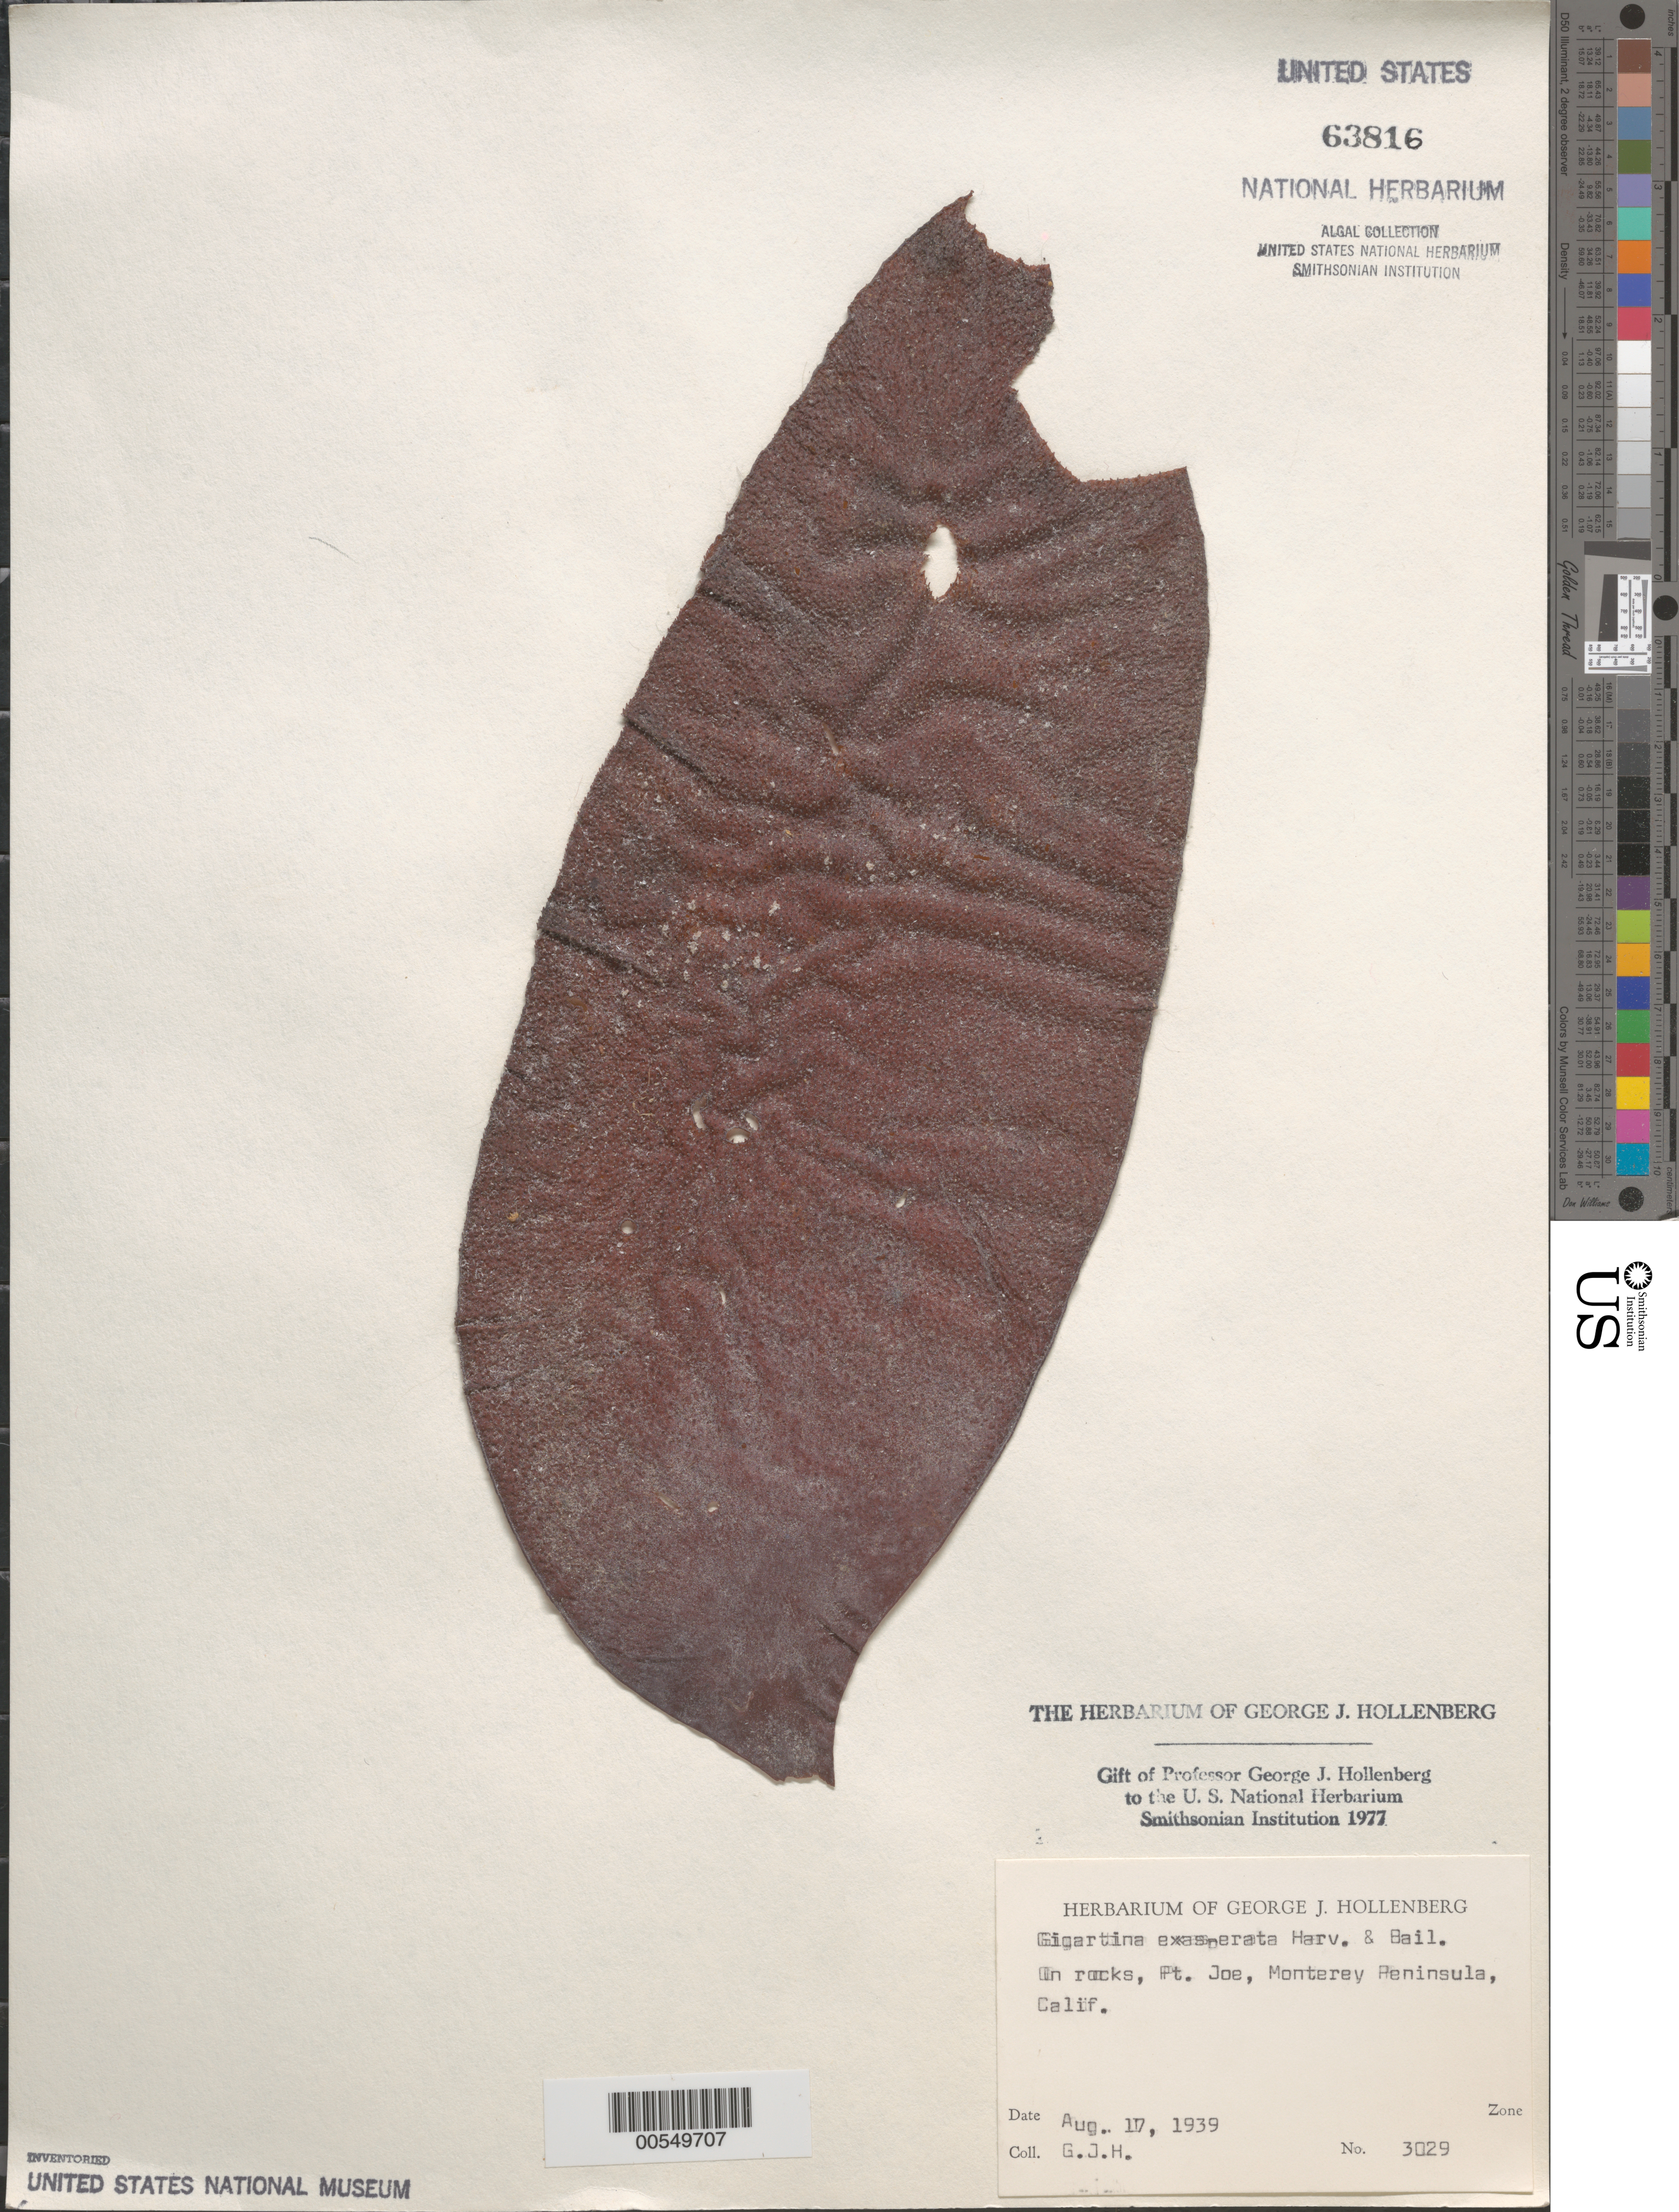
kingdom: Plantae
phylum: Rhodophyta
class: Florideophyceae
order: Gigartinales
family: Gigartinaceae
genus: Chondracanthus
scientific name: Chondracanthus exasperatus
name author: (Harv. & J. Bailey) J.R. Hughey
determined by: Algae name updating Project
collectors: G. Hollenberg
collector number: GJH 3029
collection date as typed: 17 Aug 1939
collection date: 1939-08-17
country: United States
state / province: California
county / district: Monterey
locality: Point Joe, Monterey Peninsula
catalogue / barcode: US 63816